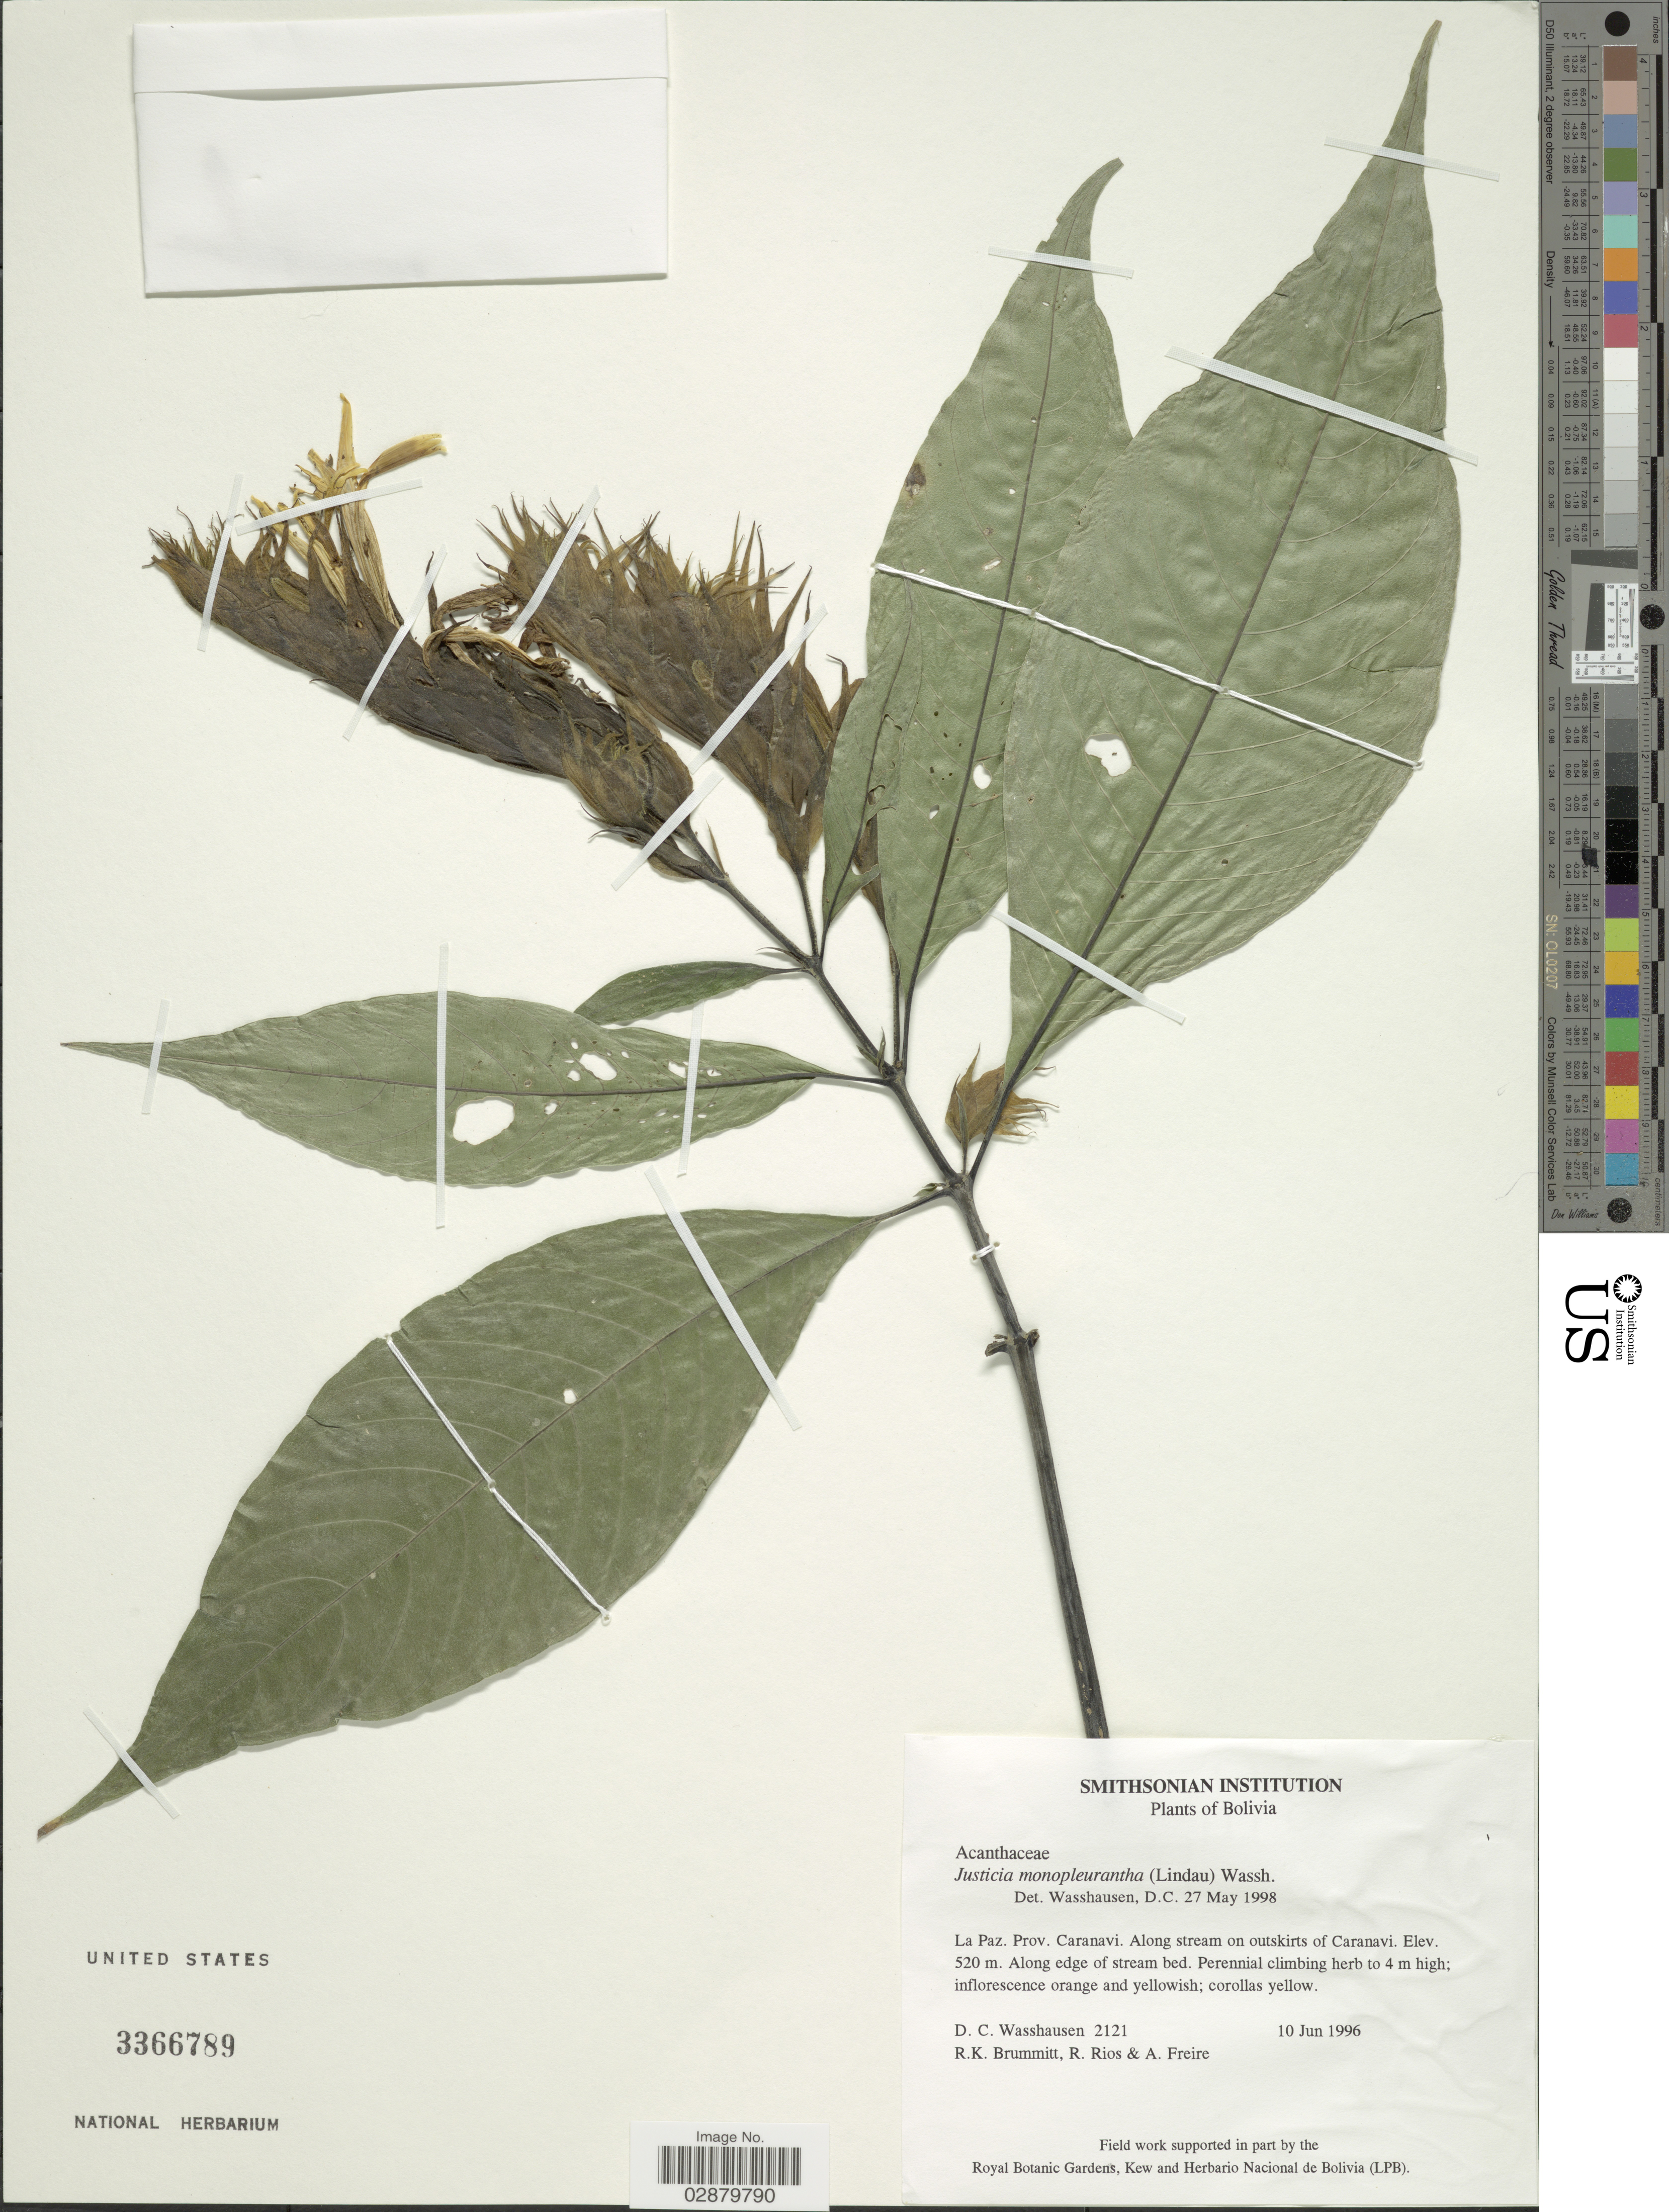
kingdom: Plantae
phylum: Tracheophyta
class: Magnoliopsida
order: Lamiales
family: Acanthaceae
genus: Justicia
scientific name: Justicia monopleurantha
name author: (Lindau) Wassh.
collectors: D. C. Wasshausen, R. K. Brummitt, R. Rios & A. Freire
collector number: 2121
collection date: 1996-06-10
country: Bolivia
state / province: La Paz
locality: Prov. Caranavi. Along stream on outskirts of Caranvai. Along edge of stream bed.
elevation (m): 520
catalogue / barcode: US 3366789